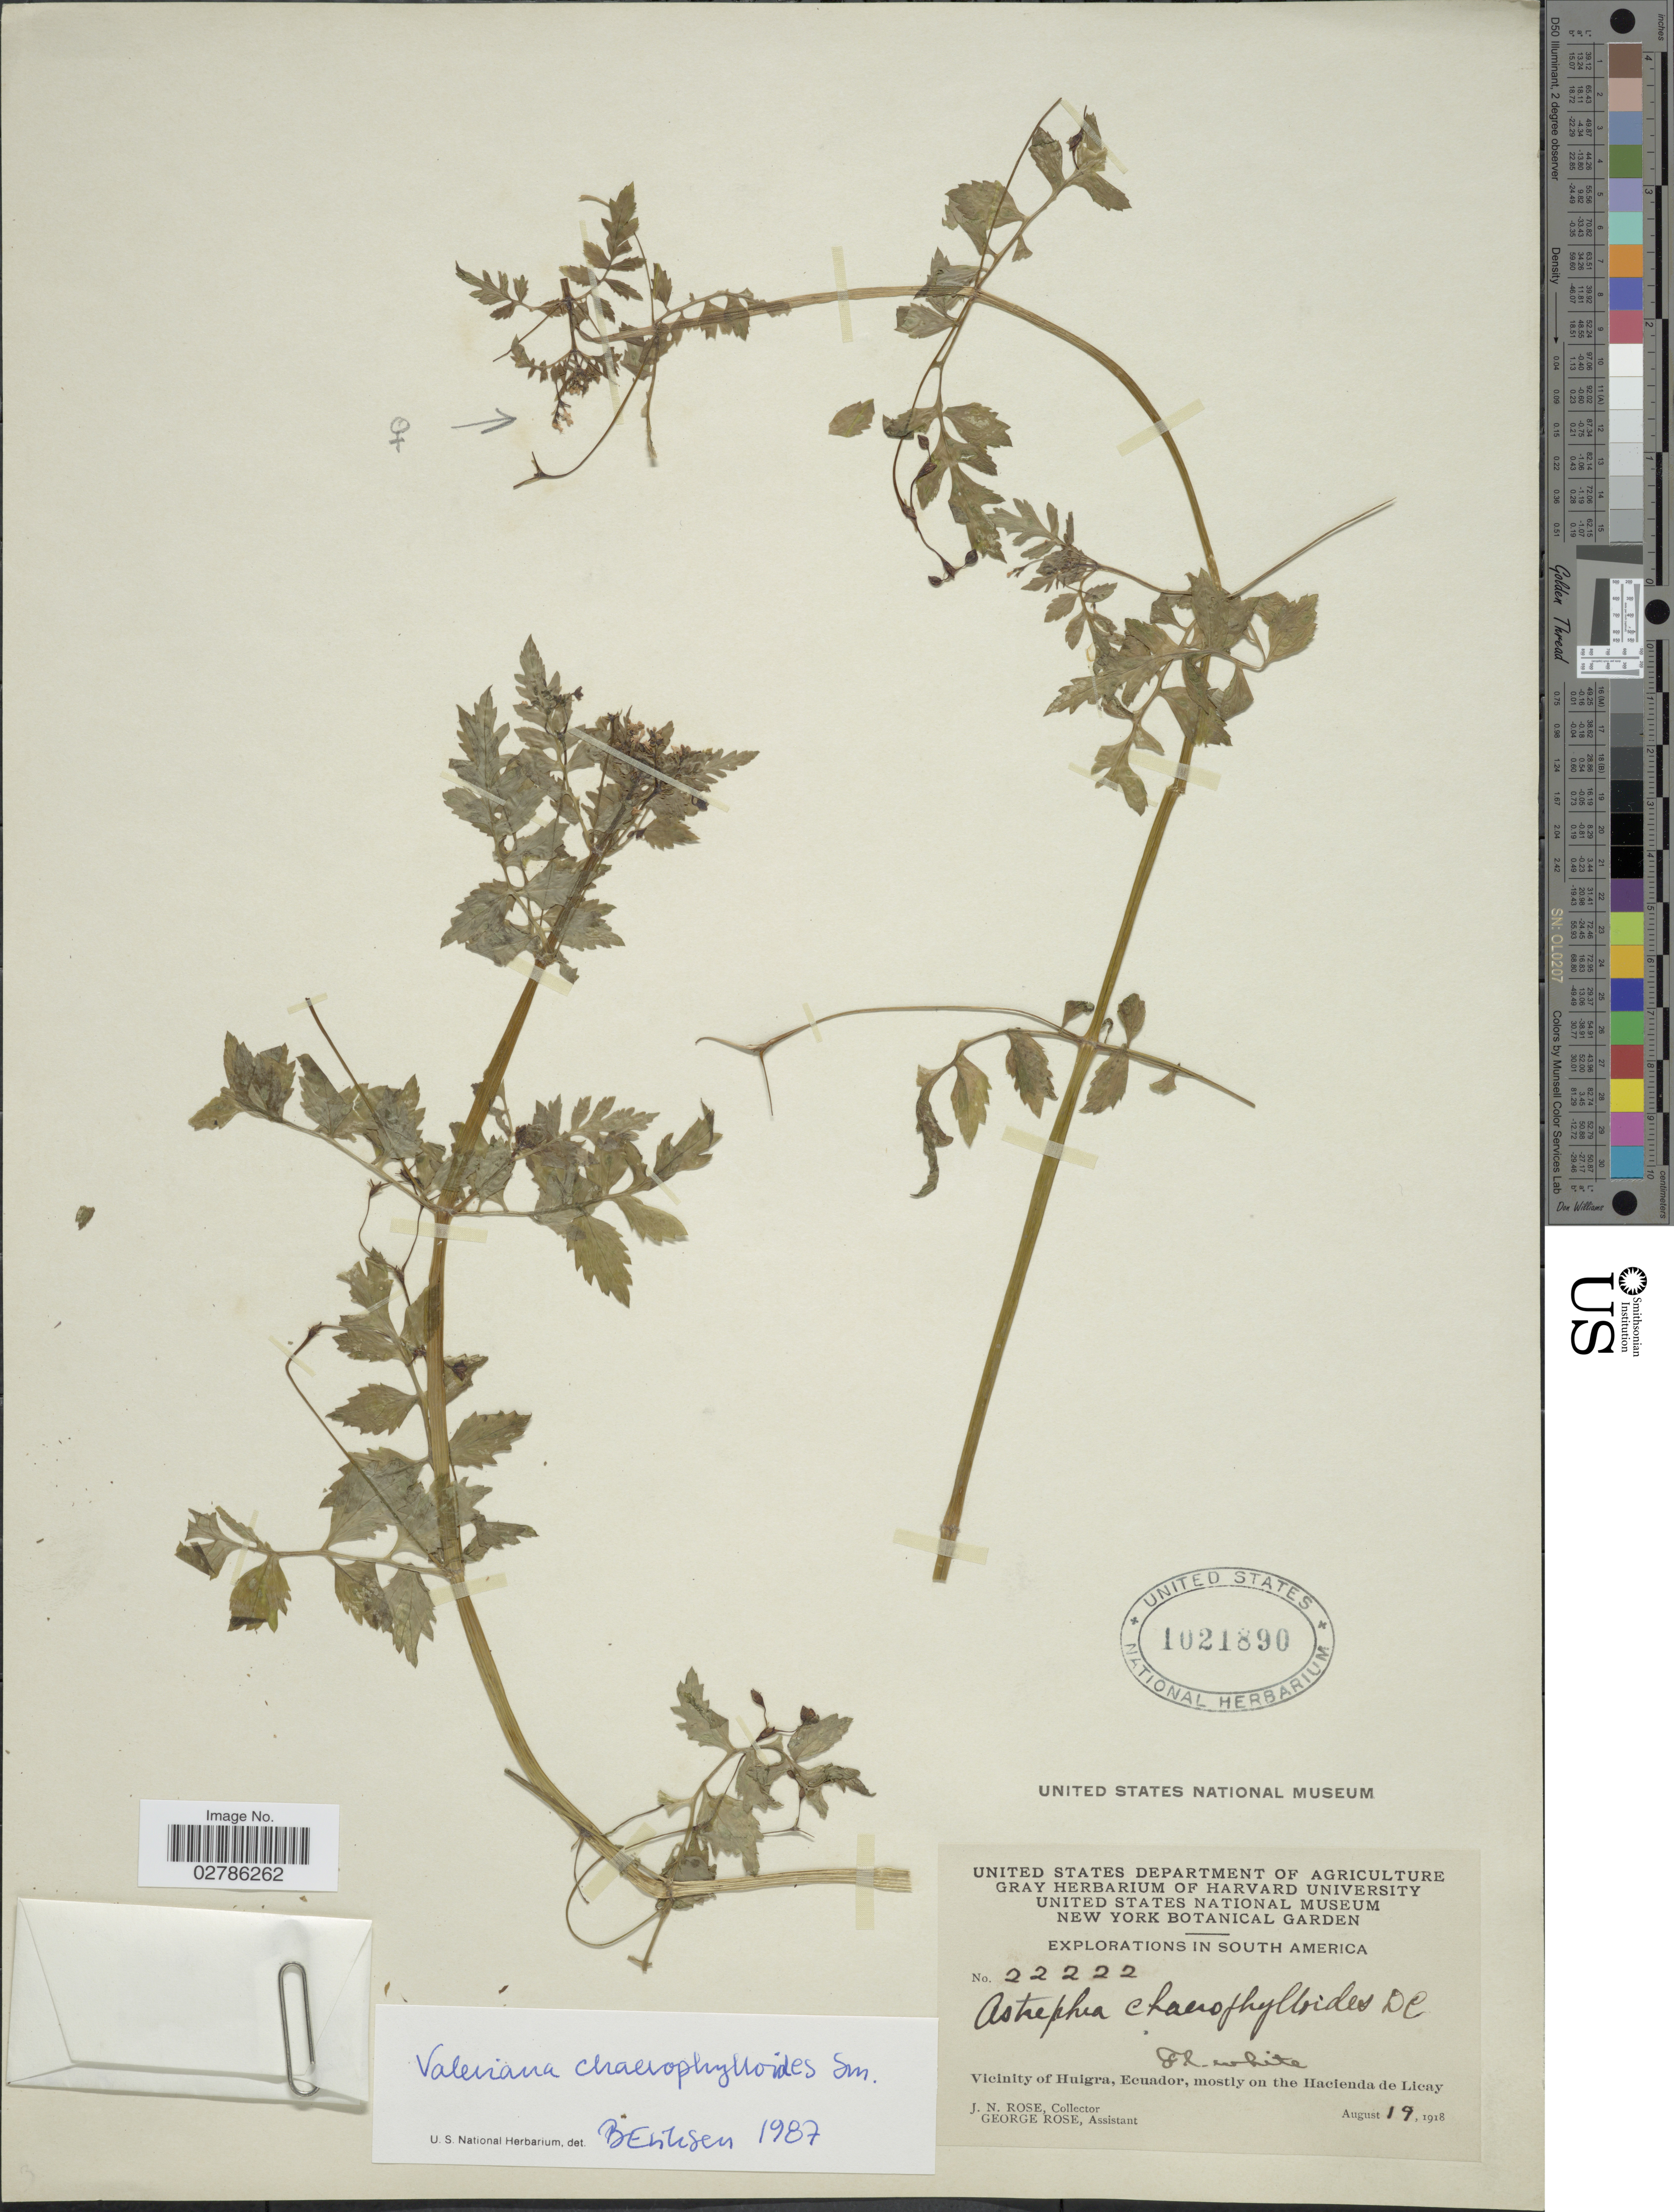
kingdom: Plantae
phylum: Tracheophyta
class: Magnoliopsida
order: Dipsacales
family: Caprifoliaceae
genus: Astrephia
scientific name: Astrephia chaerophylloides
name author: (Sm.) DC.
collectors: J. N. Rose & G. Rose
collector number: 22222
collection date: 1918-08-19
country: Ecuador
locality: Vicinity of Huigra, Ecuador, mostly on the Hacienda de Licay.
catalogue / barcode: US 1021890